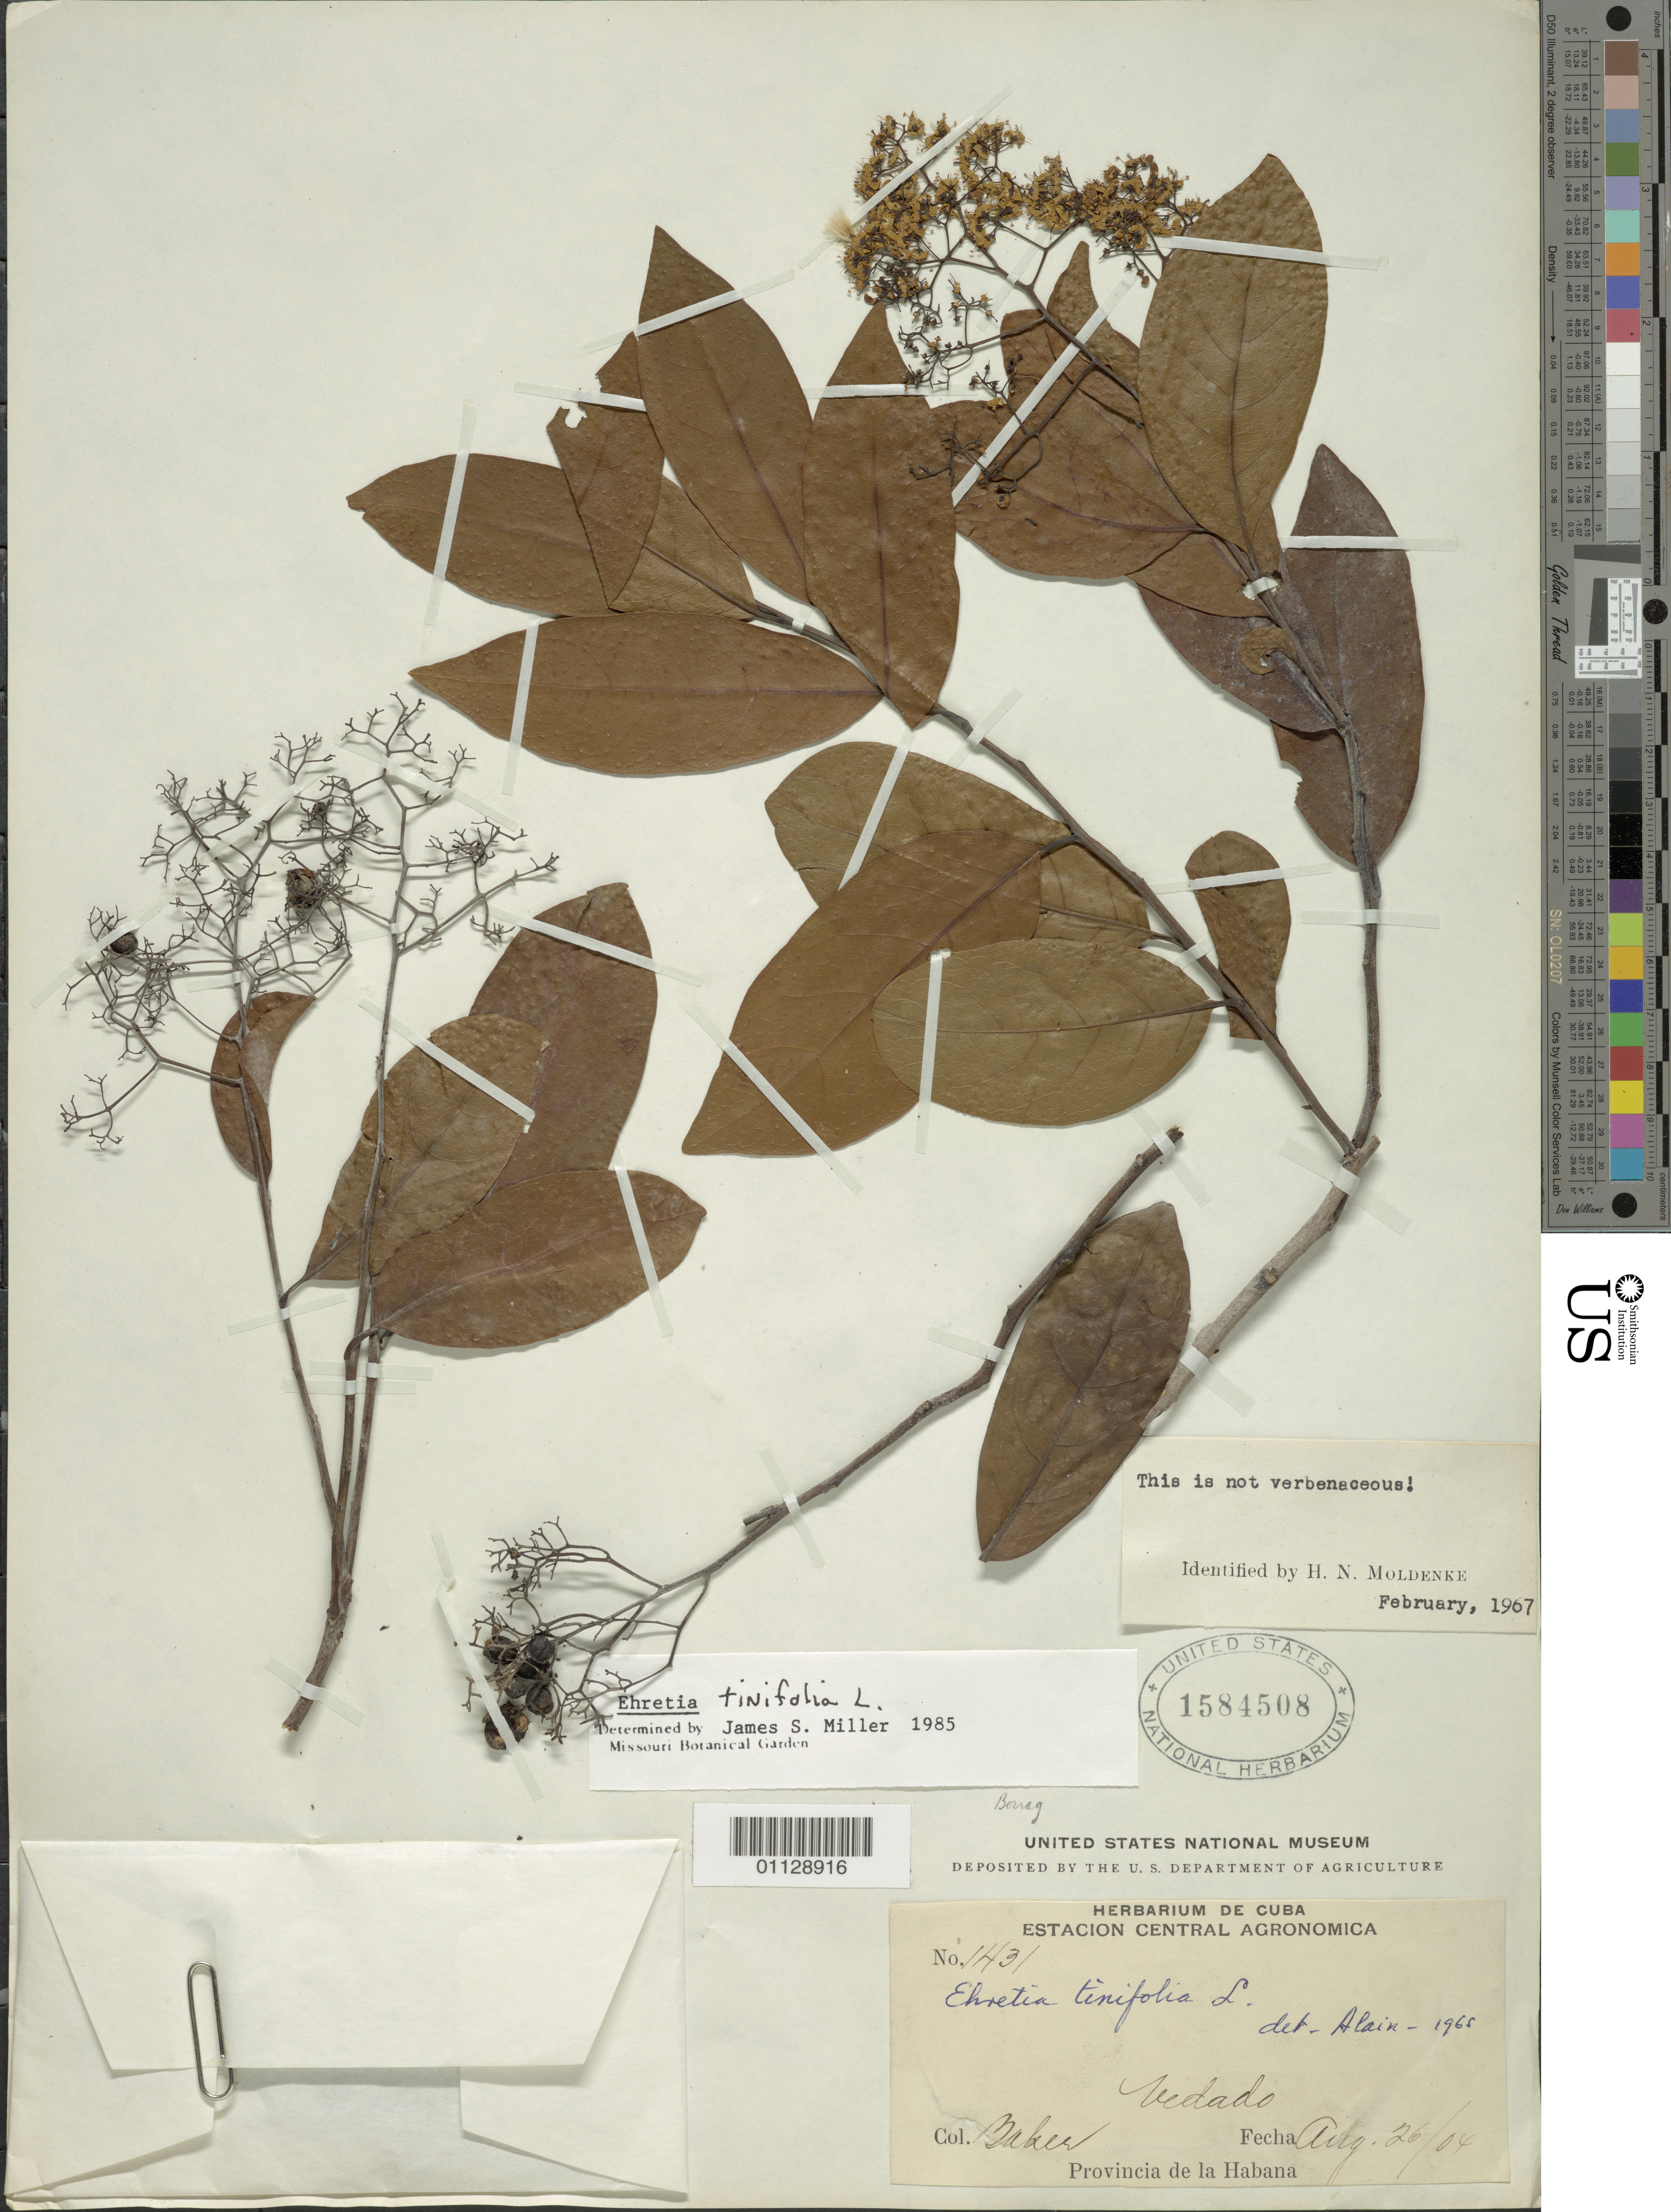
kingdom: Plantae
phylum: Tracheophyta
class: Magnoliopsida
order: Boraginales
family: Ehretiaceae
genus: Ehretia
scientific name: Ehretia tinifolia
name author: L.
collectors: C. F. Baker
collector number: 1431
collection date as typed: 26 Aug 1904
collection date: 1904-08-26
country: Cuba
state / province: La Habana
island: Cuba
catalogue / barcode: US 1584508